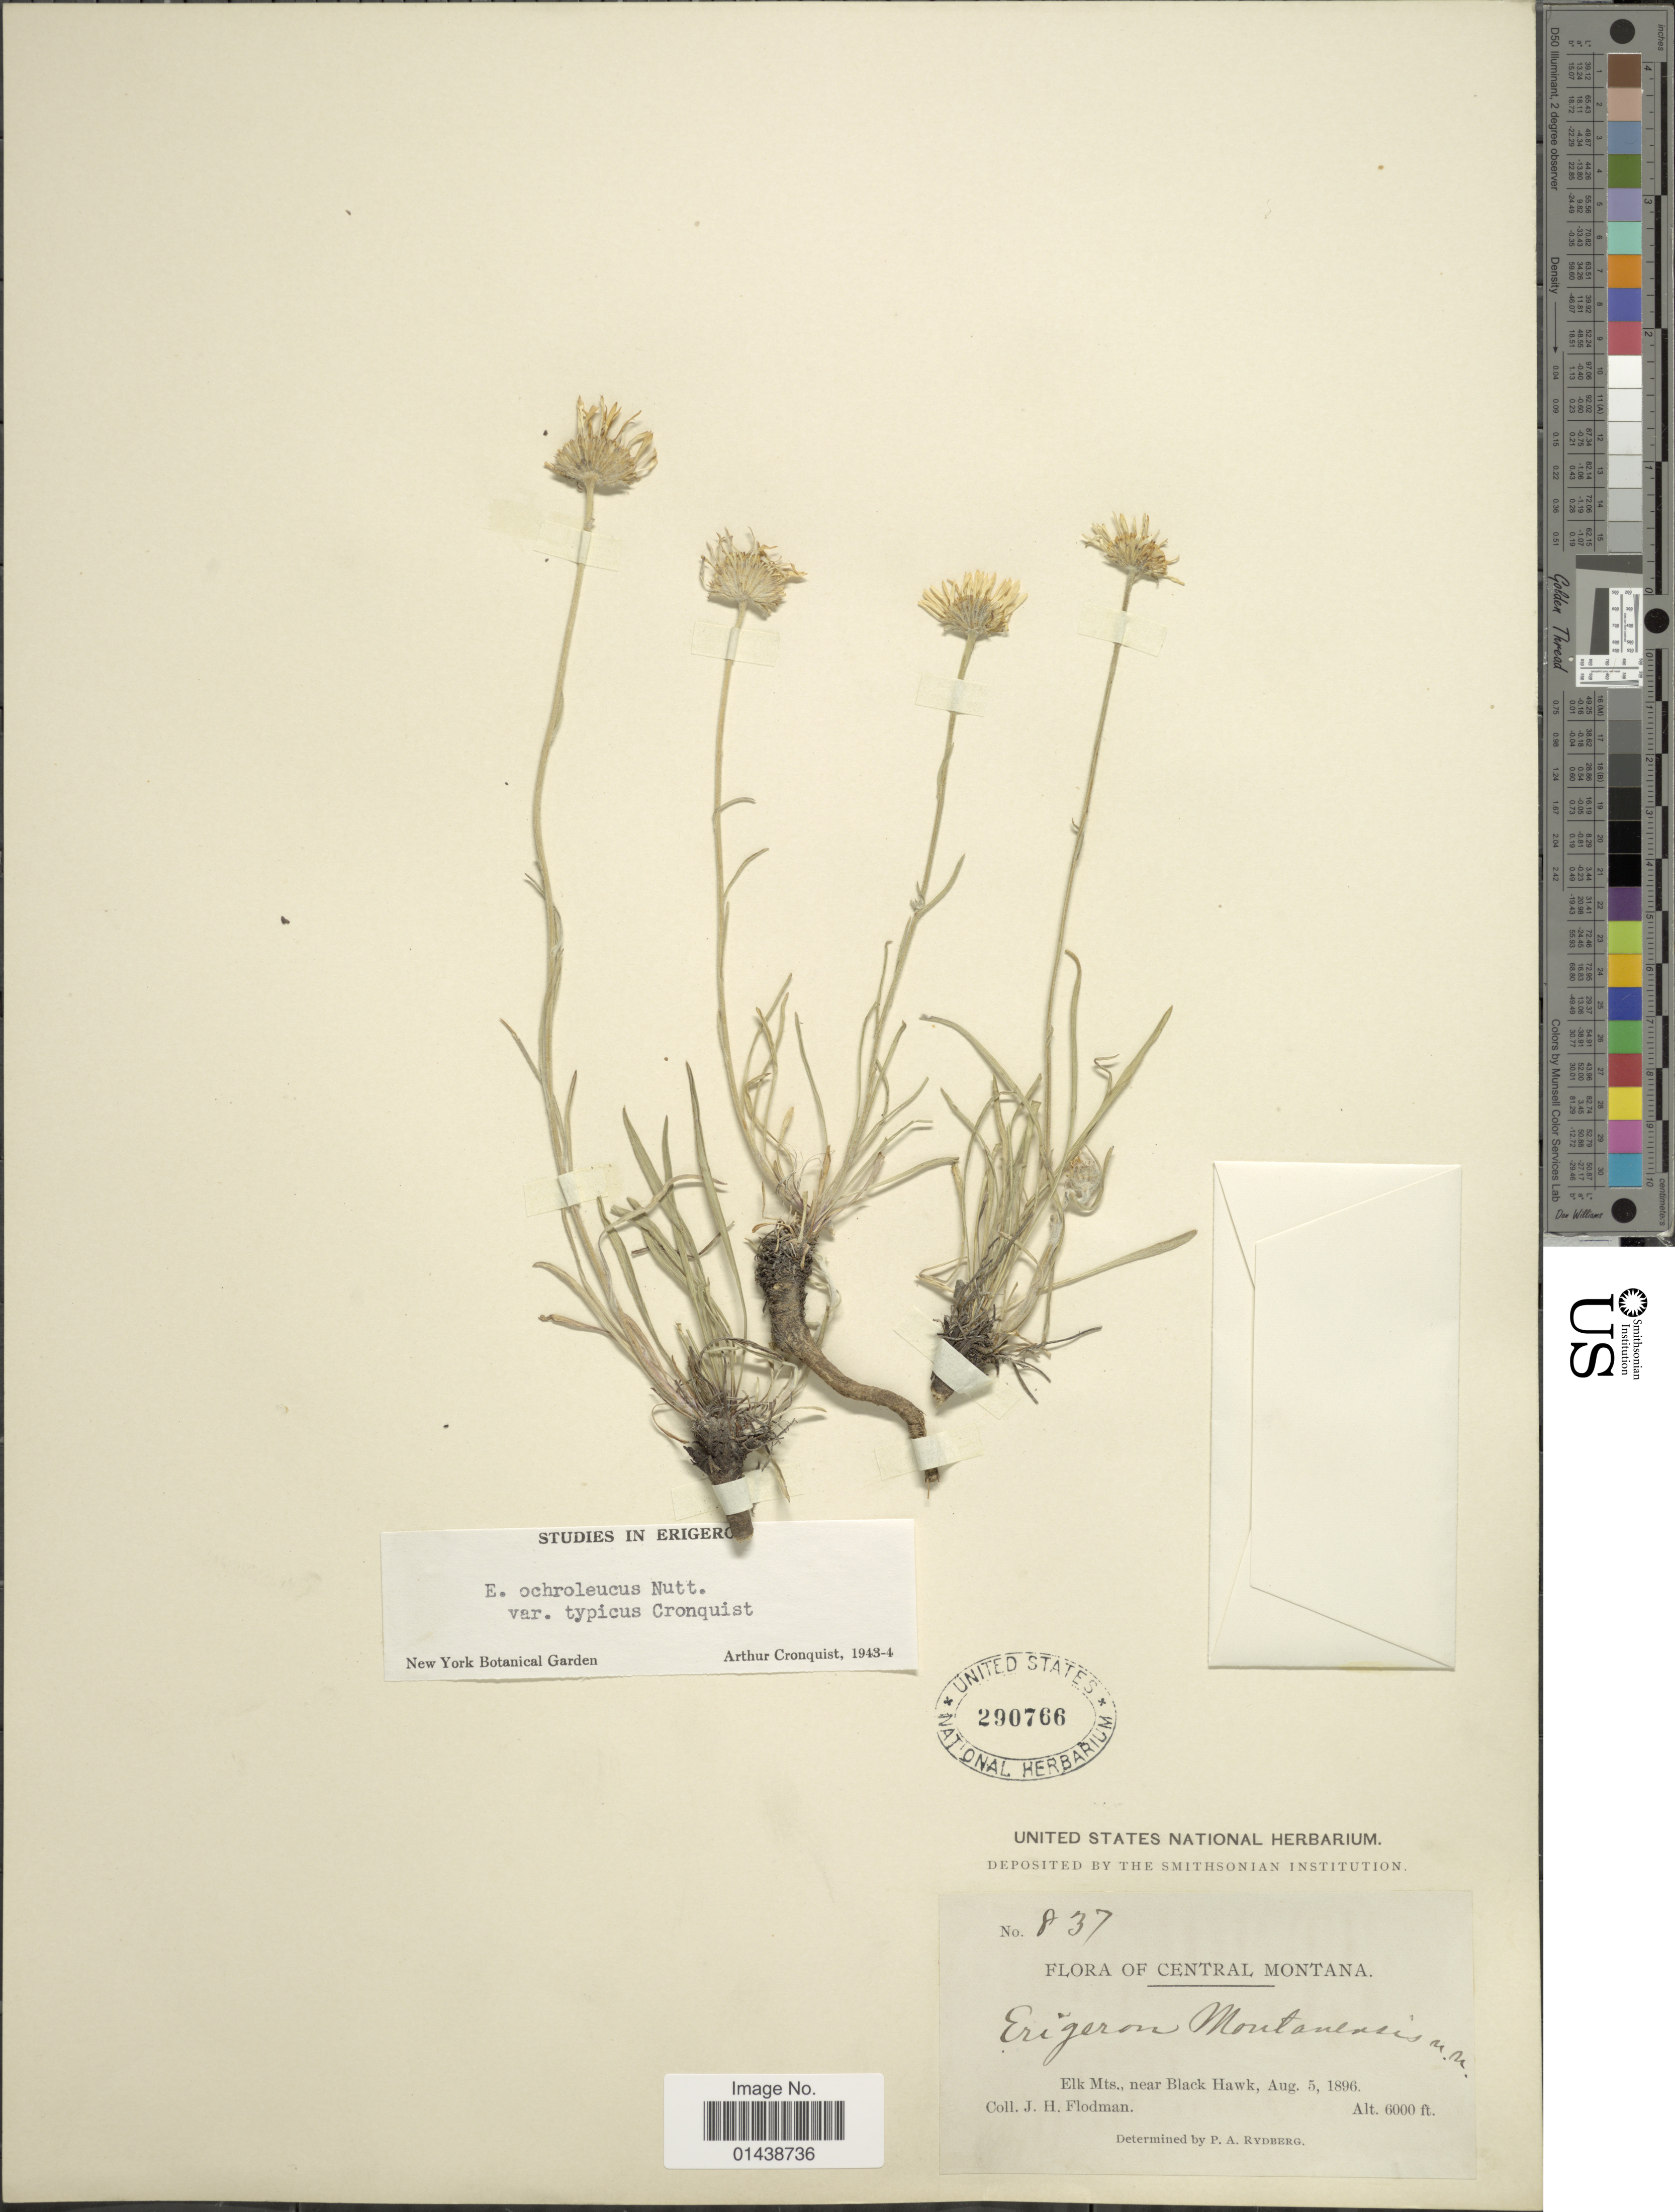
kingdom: Plantae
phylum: Tracheophyta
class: Magnoliopsida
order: Asterales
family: Asteraceae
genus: Erigeron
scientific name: Erigeron ochroleucus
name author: Nutt.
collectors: J. Flodman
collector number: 837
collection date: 1896-08-05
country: United States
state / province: Montana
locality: Central Montana. Elk Mts., near Black Hawk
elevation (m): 1829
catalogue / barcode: US 290766